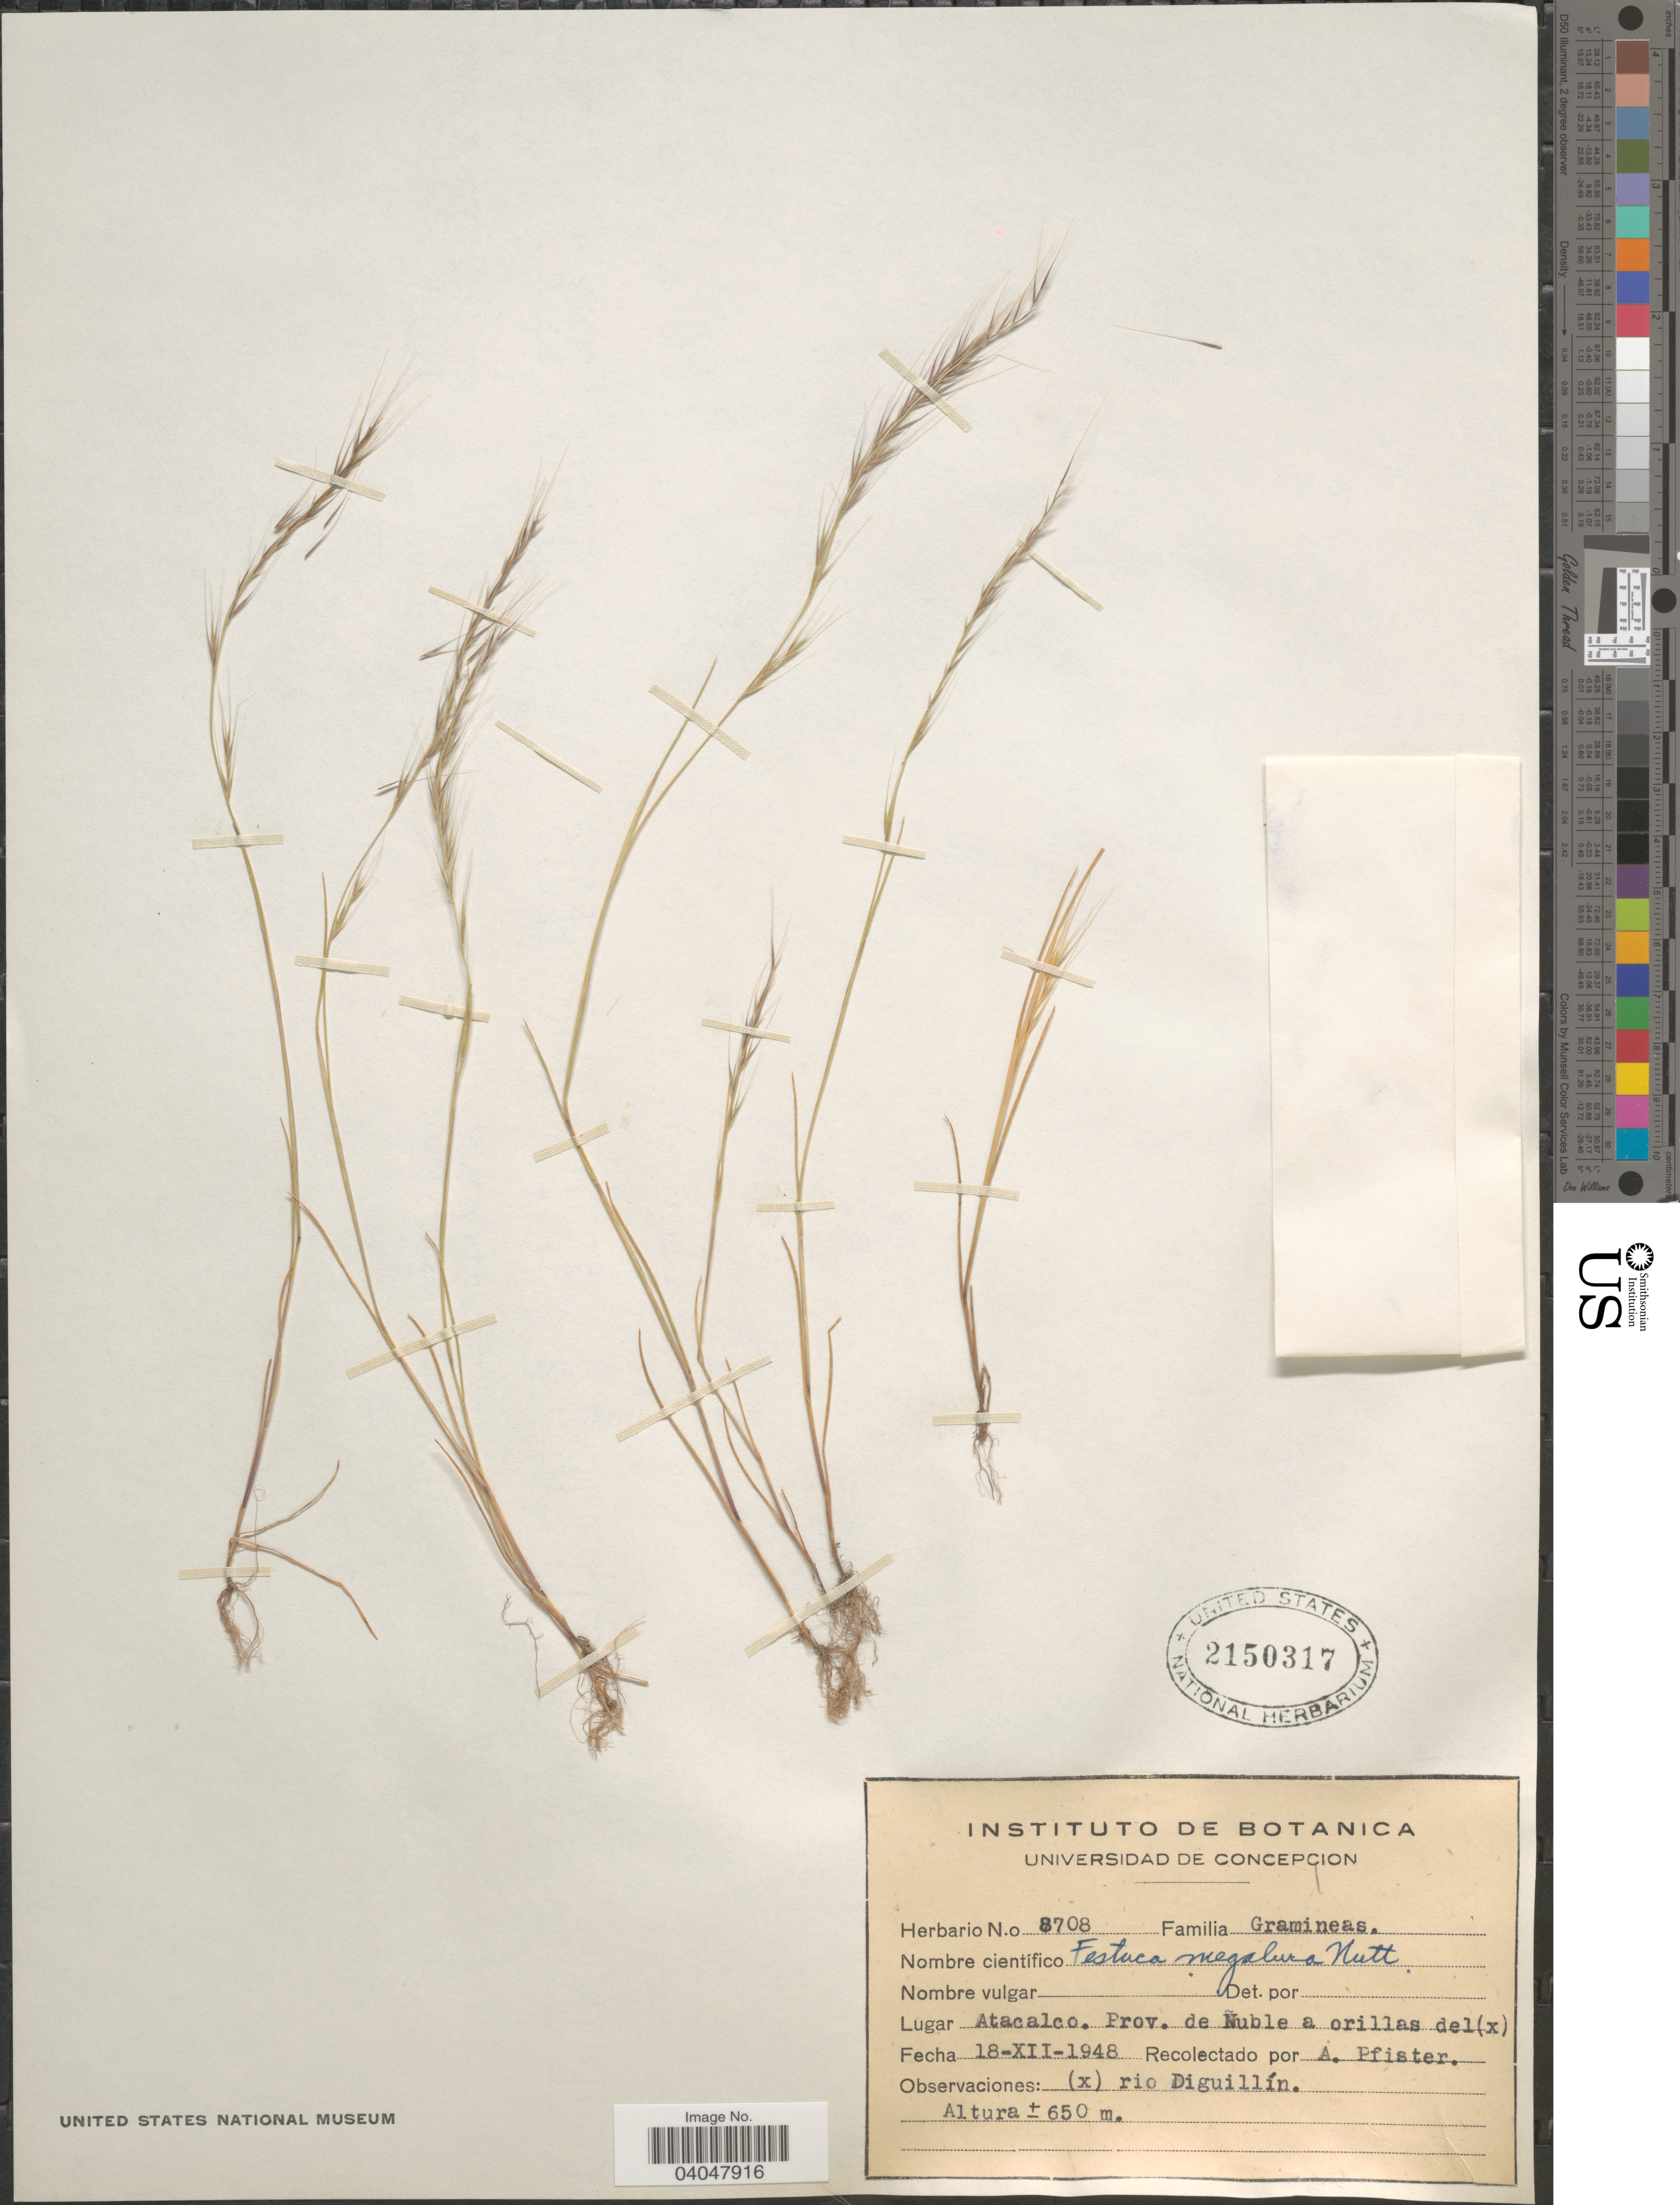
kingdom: Plantae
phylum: Tracheophyta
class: Liliopsida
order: Poales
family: Poaceae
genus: Festuca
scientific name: Festuca megalura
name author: Nutt.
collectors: A. Pfister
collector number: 8708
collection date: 1948-12-18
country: Chile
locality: Atacalco. Prov. de Ñuble a orillas del rio Diguillín.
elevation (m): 650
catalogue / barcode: US 2150317